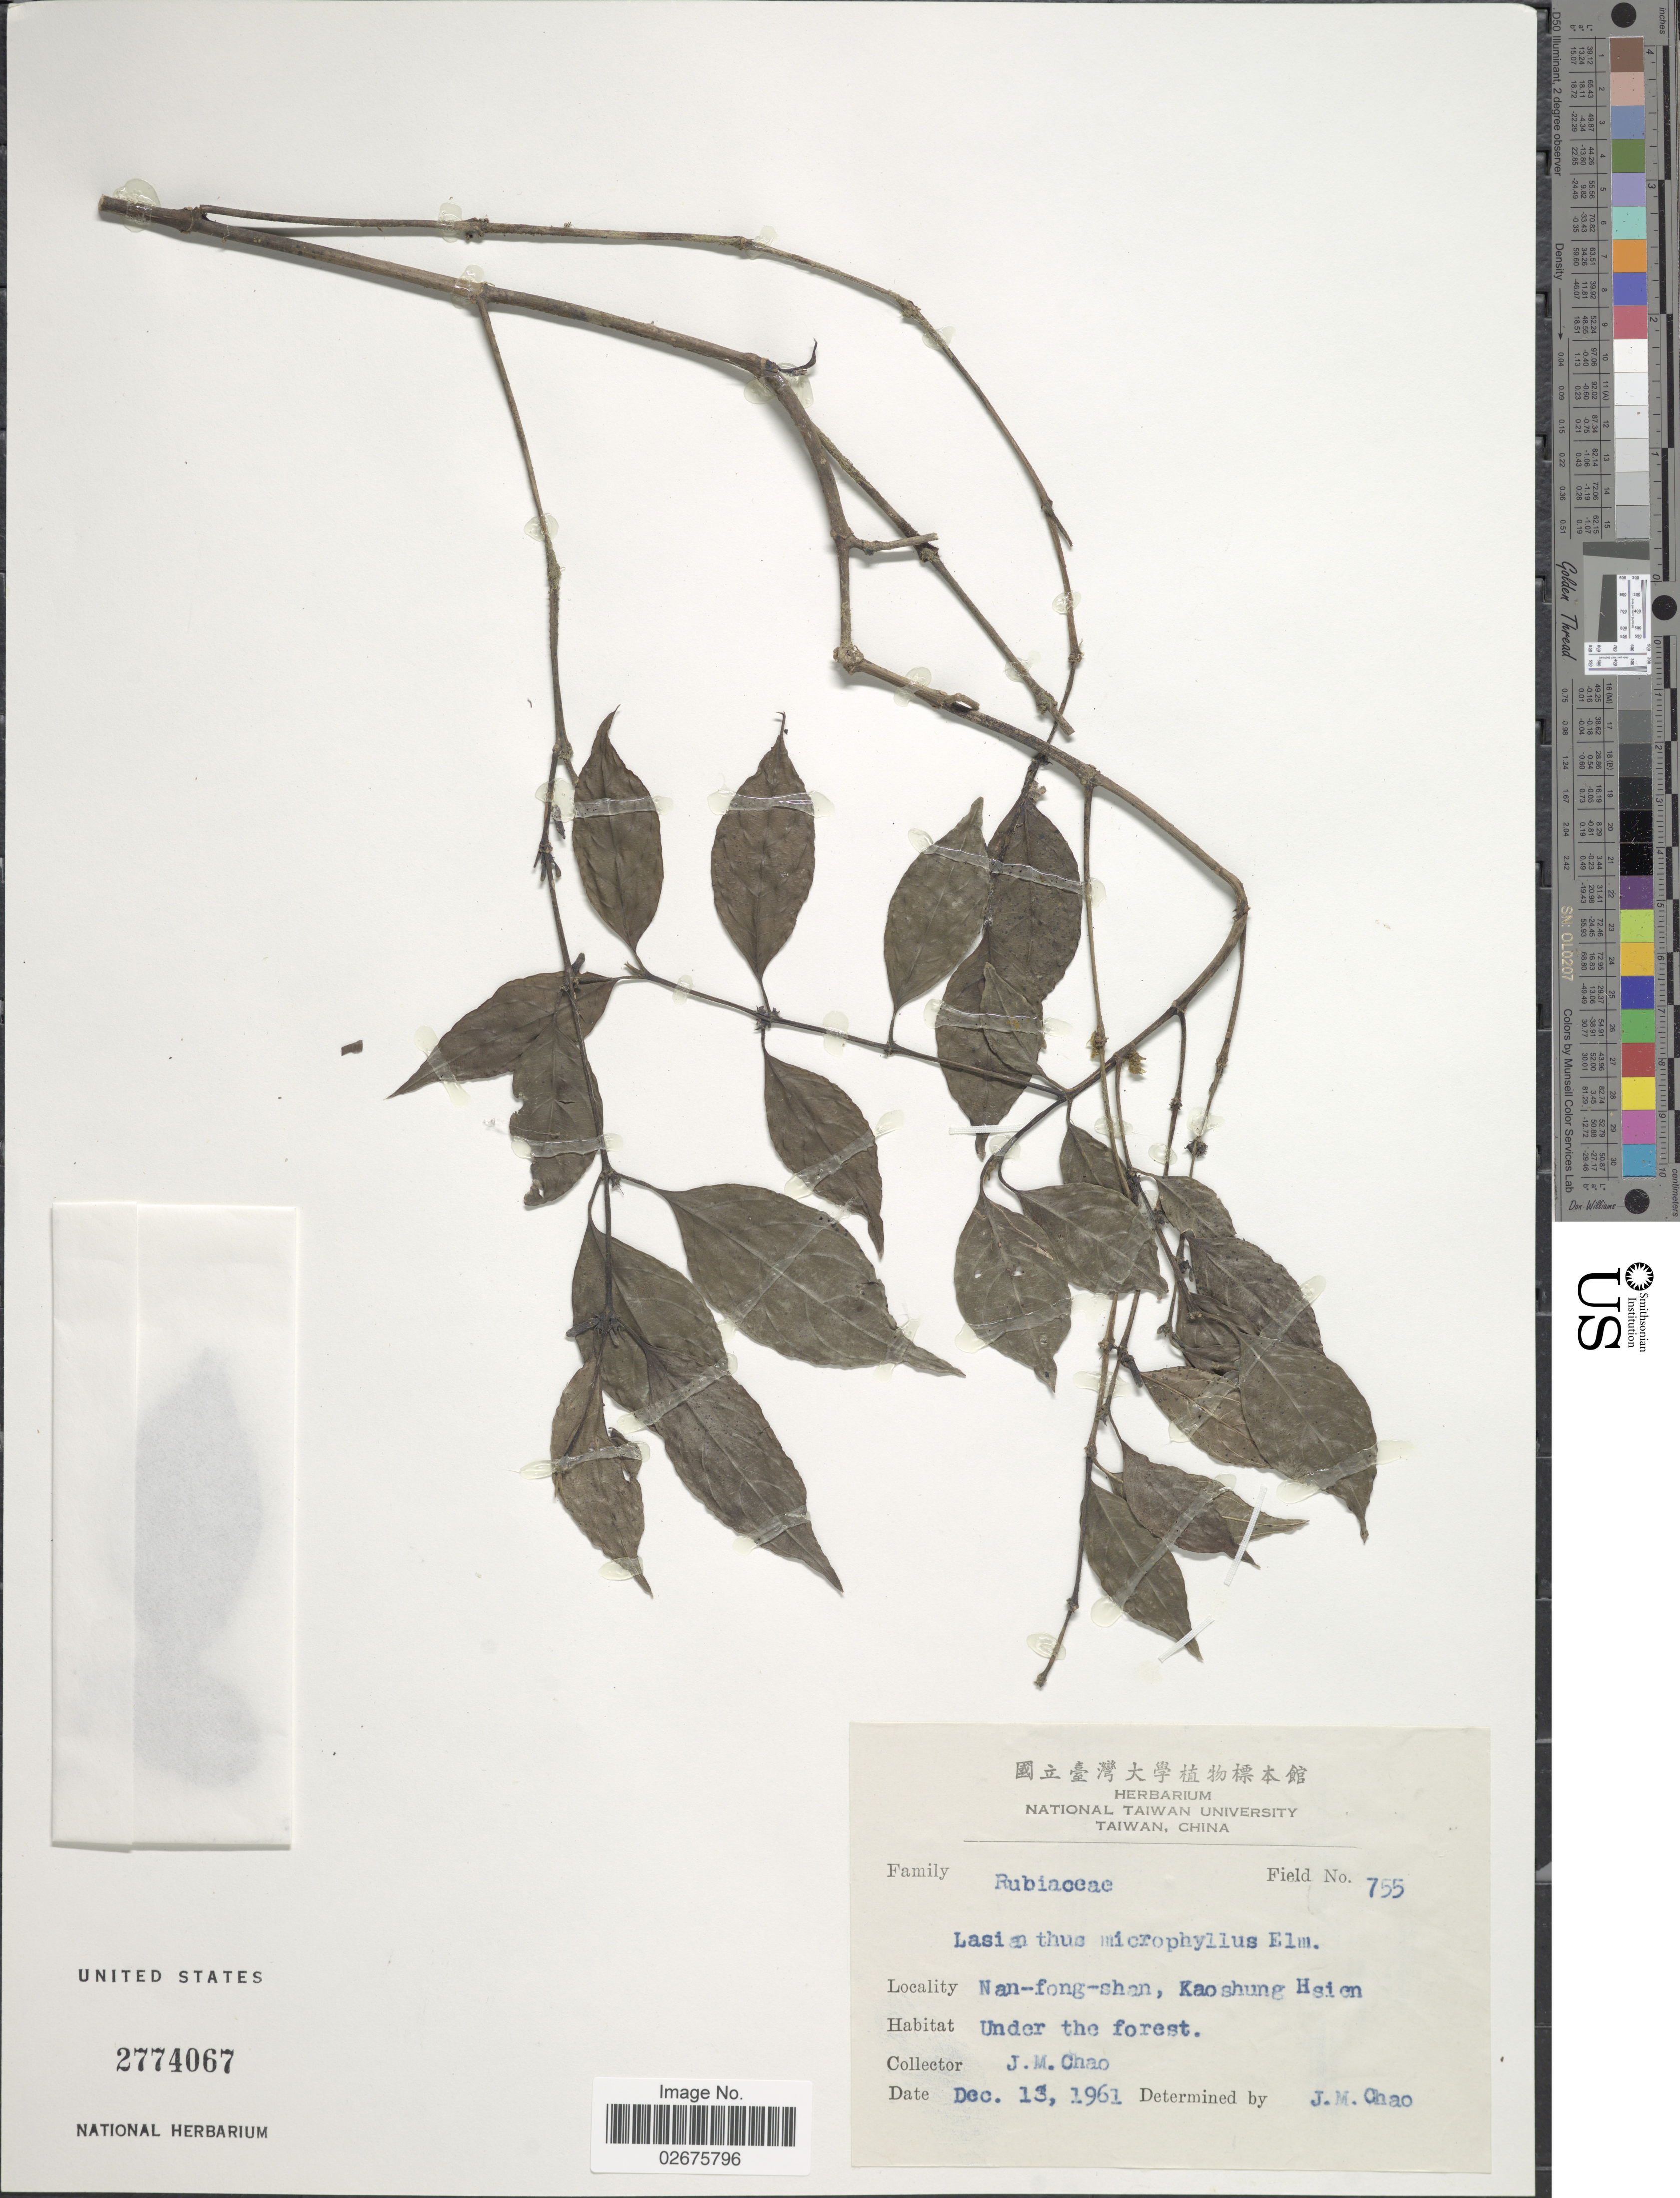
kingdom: Plantae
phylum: Tracheophyta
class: Magnoliopsida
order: Gentianales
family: Rubiaceae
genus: Lasianthus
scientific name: Lasianthus microphyllus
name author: Elmer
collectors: J. Chao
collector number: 755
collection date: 1961-12-13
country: Taiwan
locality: Nan-fong-shan, Kaohsiung Hsien, Under the forest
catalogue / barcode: US 2774067